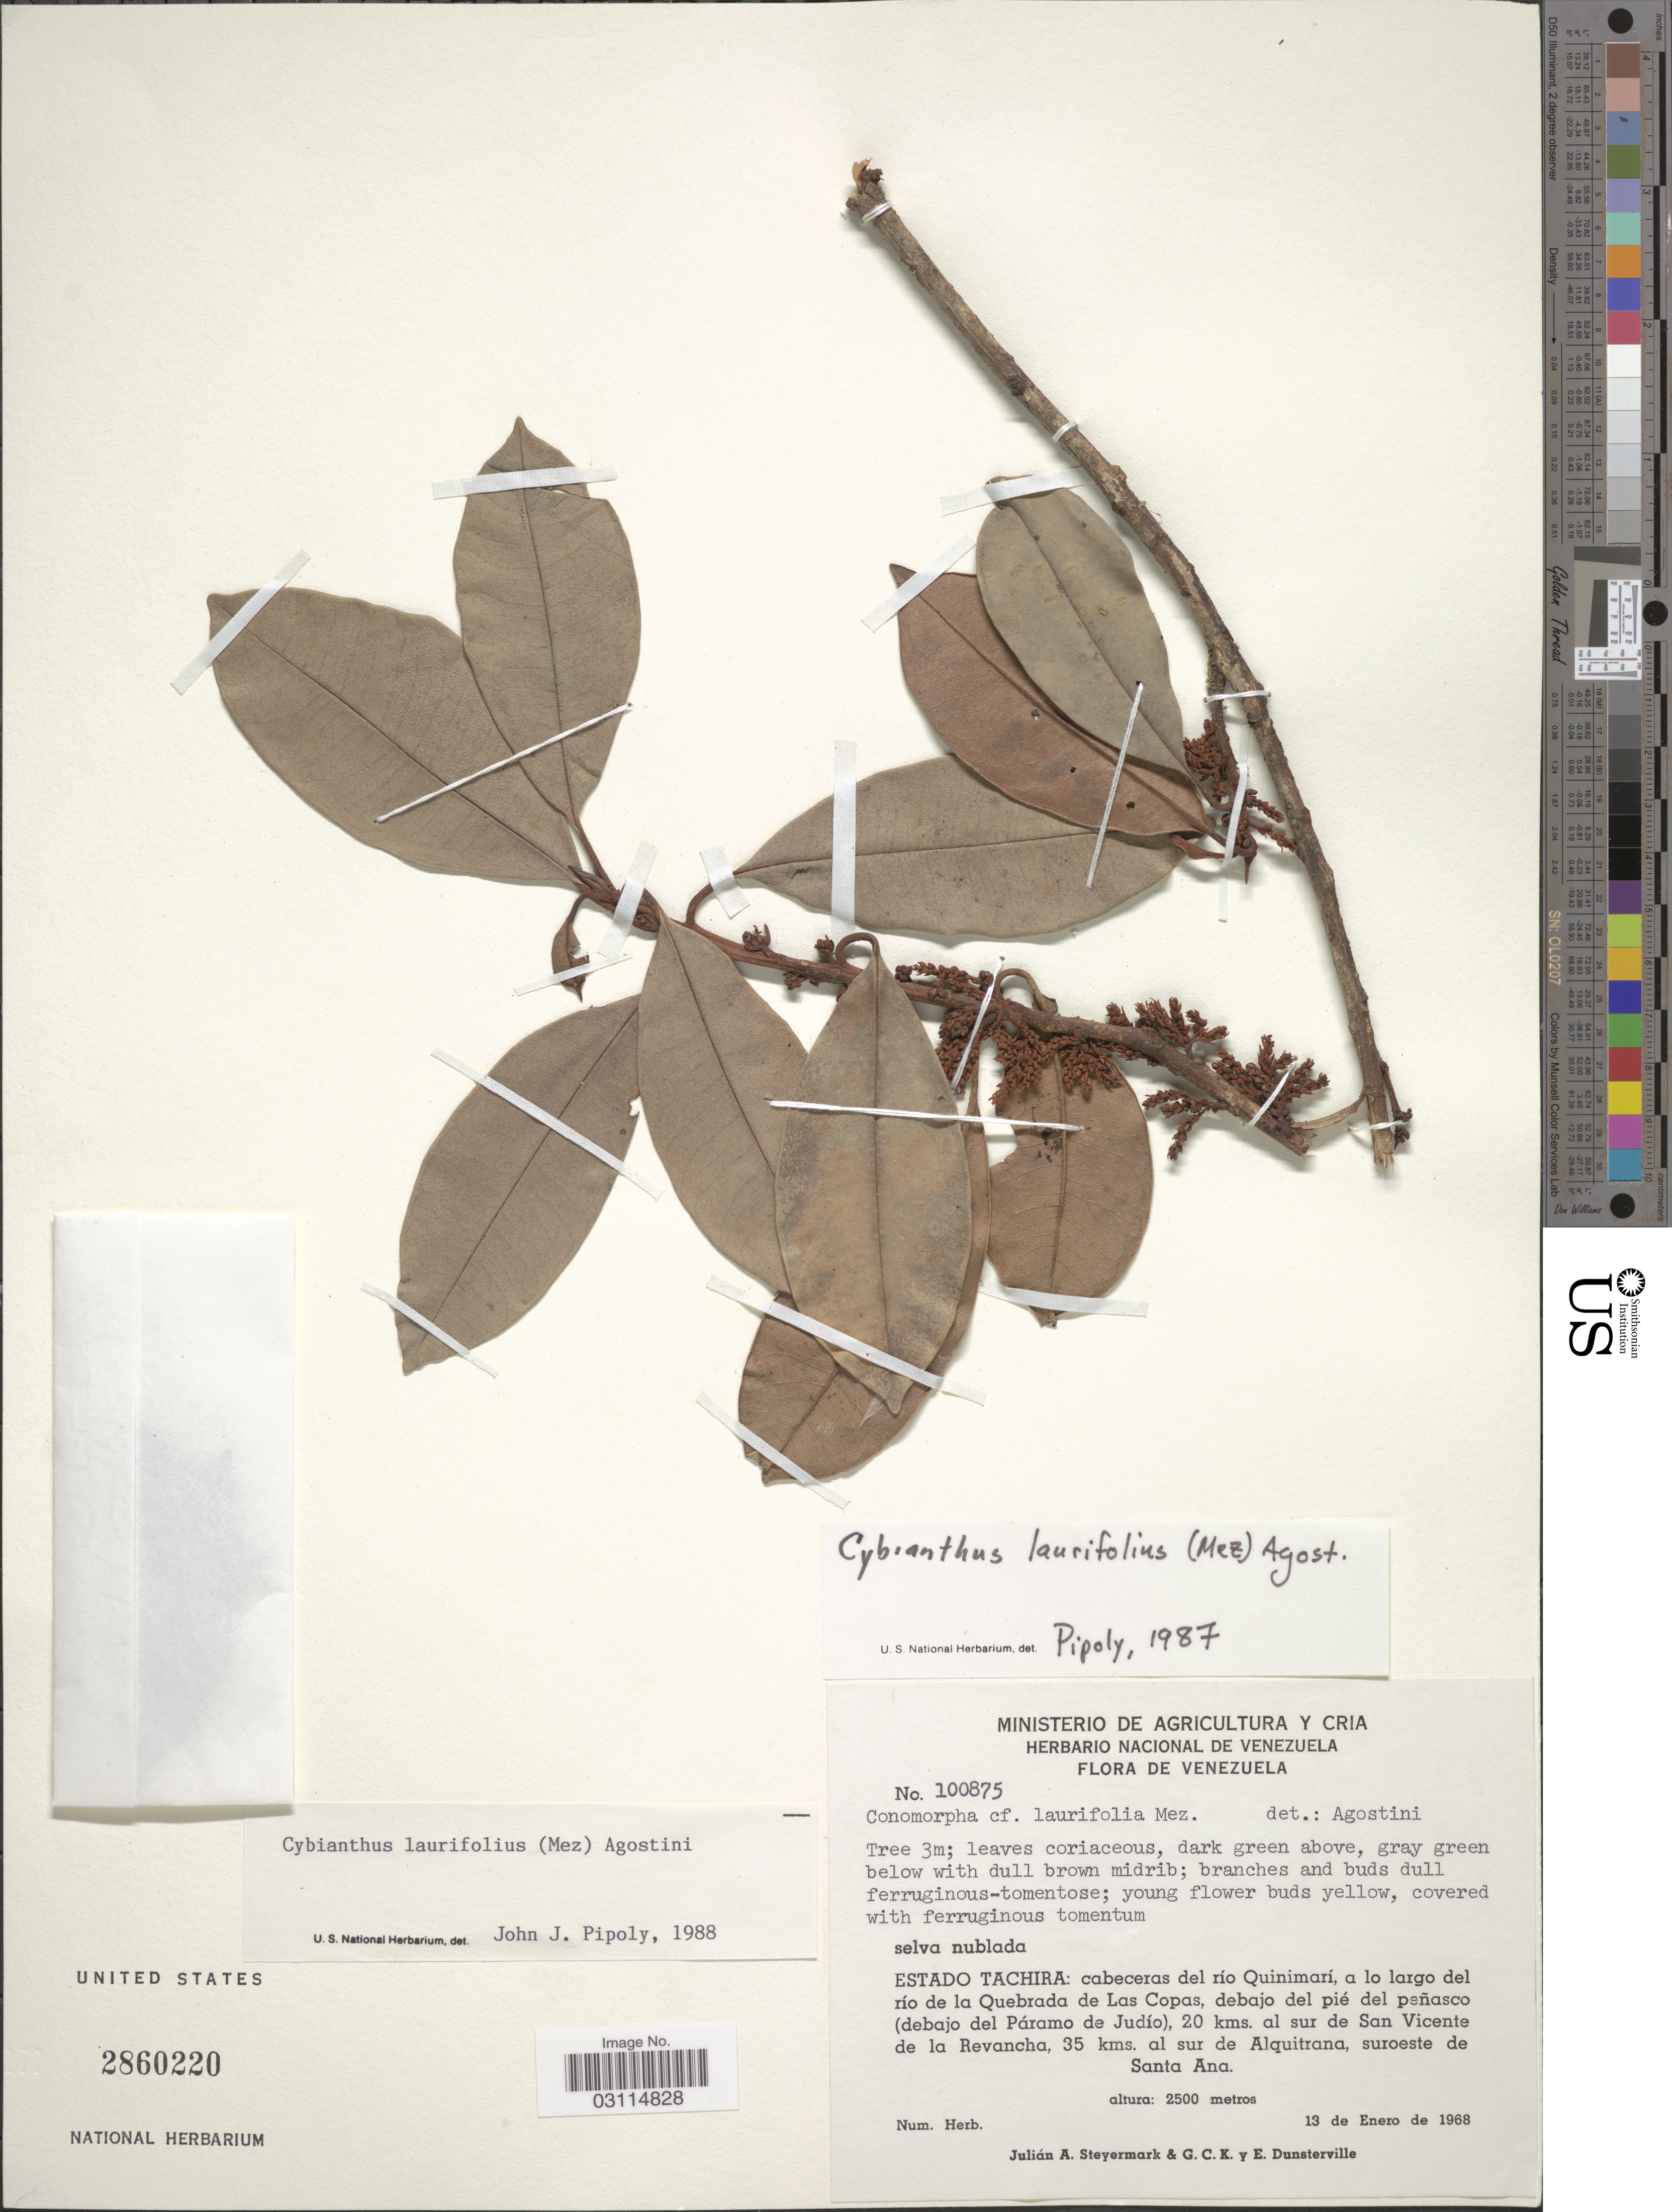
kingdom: Plantae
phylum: Tracheophyta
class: Magnoliopsida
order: Ericales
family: Primulaceae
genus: Cybianthus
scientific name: Cybianthus laurifolius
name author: (Mez) G. Agostini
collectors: J. Steyermark, G. C. K. Dunsterville & E. Dunsterville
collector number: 100875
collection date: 1968-01-13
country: Venezuela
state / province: Tachira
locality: Cabeceras del río Quinimarí, a lo largo del río de la Quebrada de Las Copas, debajo del pié del peñasco (debajo del Páramo de Judío), 20 kms. al sur de San Vicente de la Revancha, 35 kms. al sur de Alquitrana, suroeste de Santa Ana.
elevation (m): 2500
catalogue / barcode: US 2860220